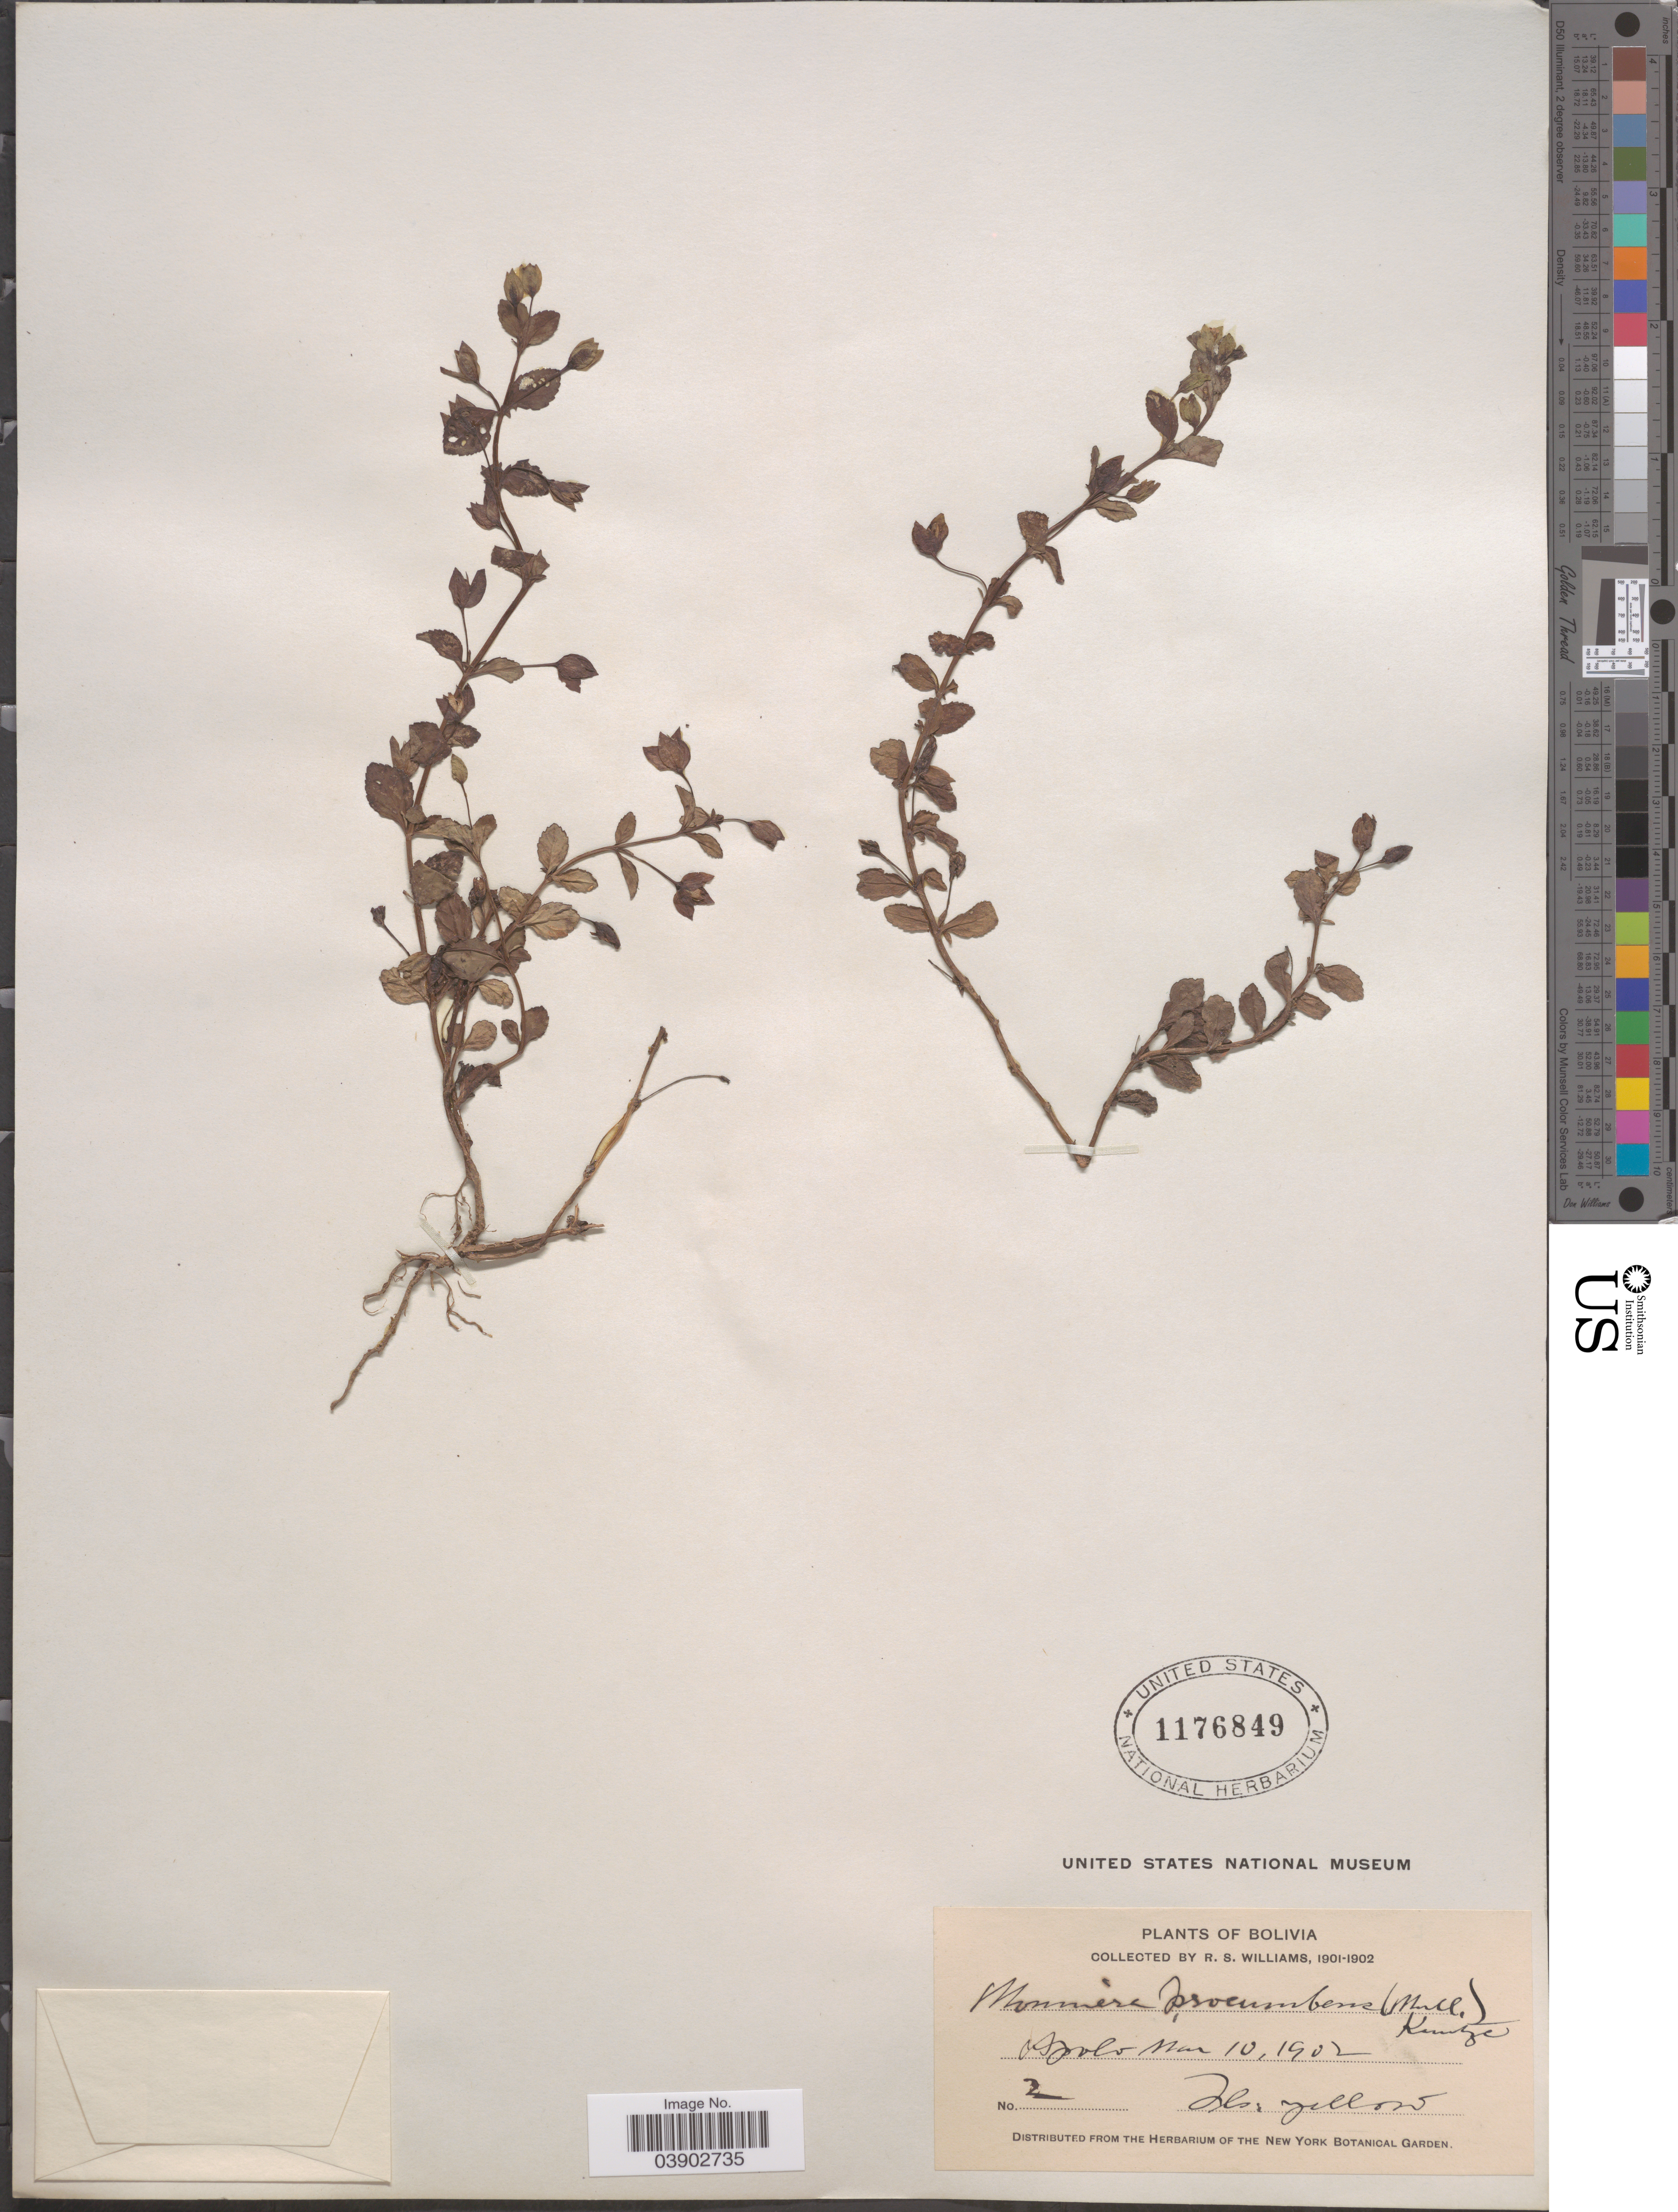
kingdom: Plantae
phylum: Tracheophyta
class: Magnoliopsida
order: Lamiales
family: Plantaginaceae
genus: Mecardonia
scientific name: Mecardonia procumbens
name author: (Mill.) Small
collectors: R. S. Williams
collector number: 2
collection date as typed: Mar. 10, 1902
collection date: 1902-03-10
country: Bolivia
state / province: La Paz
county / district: Franz Tamayo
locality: Apolo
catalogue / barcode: US 1176849